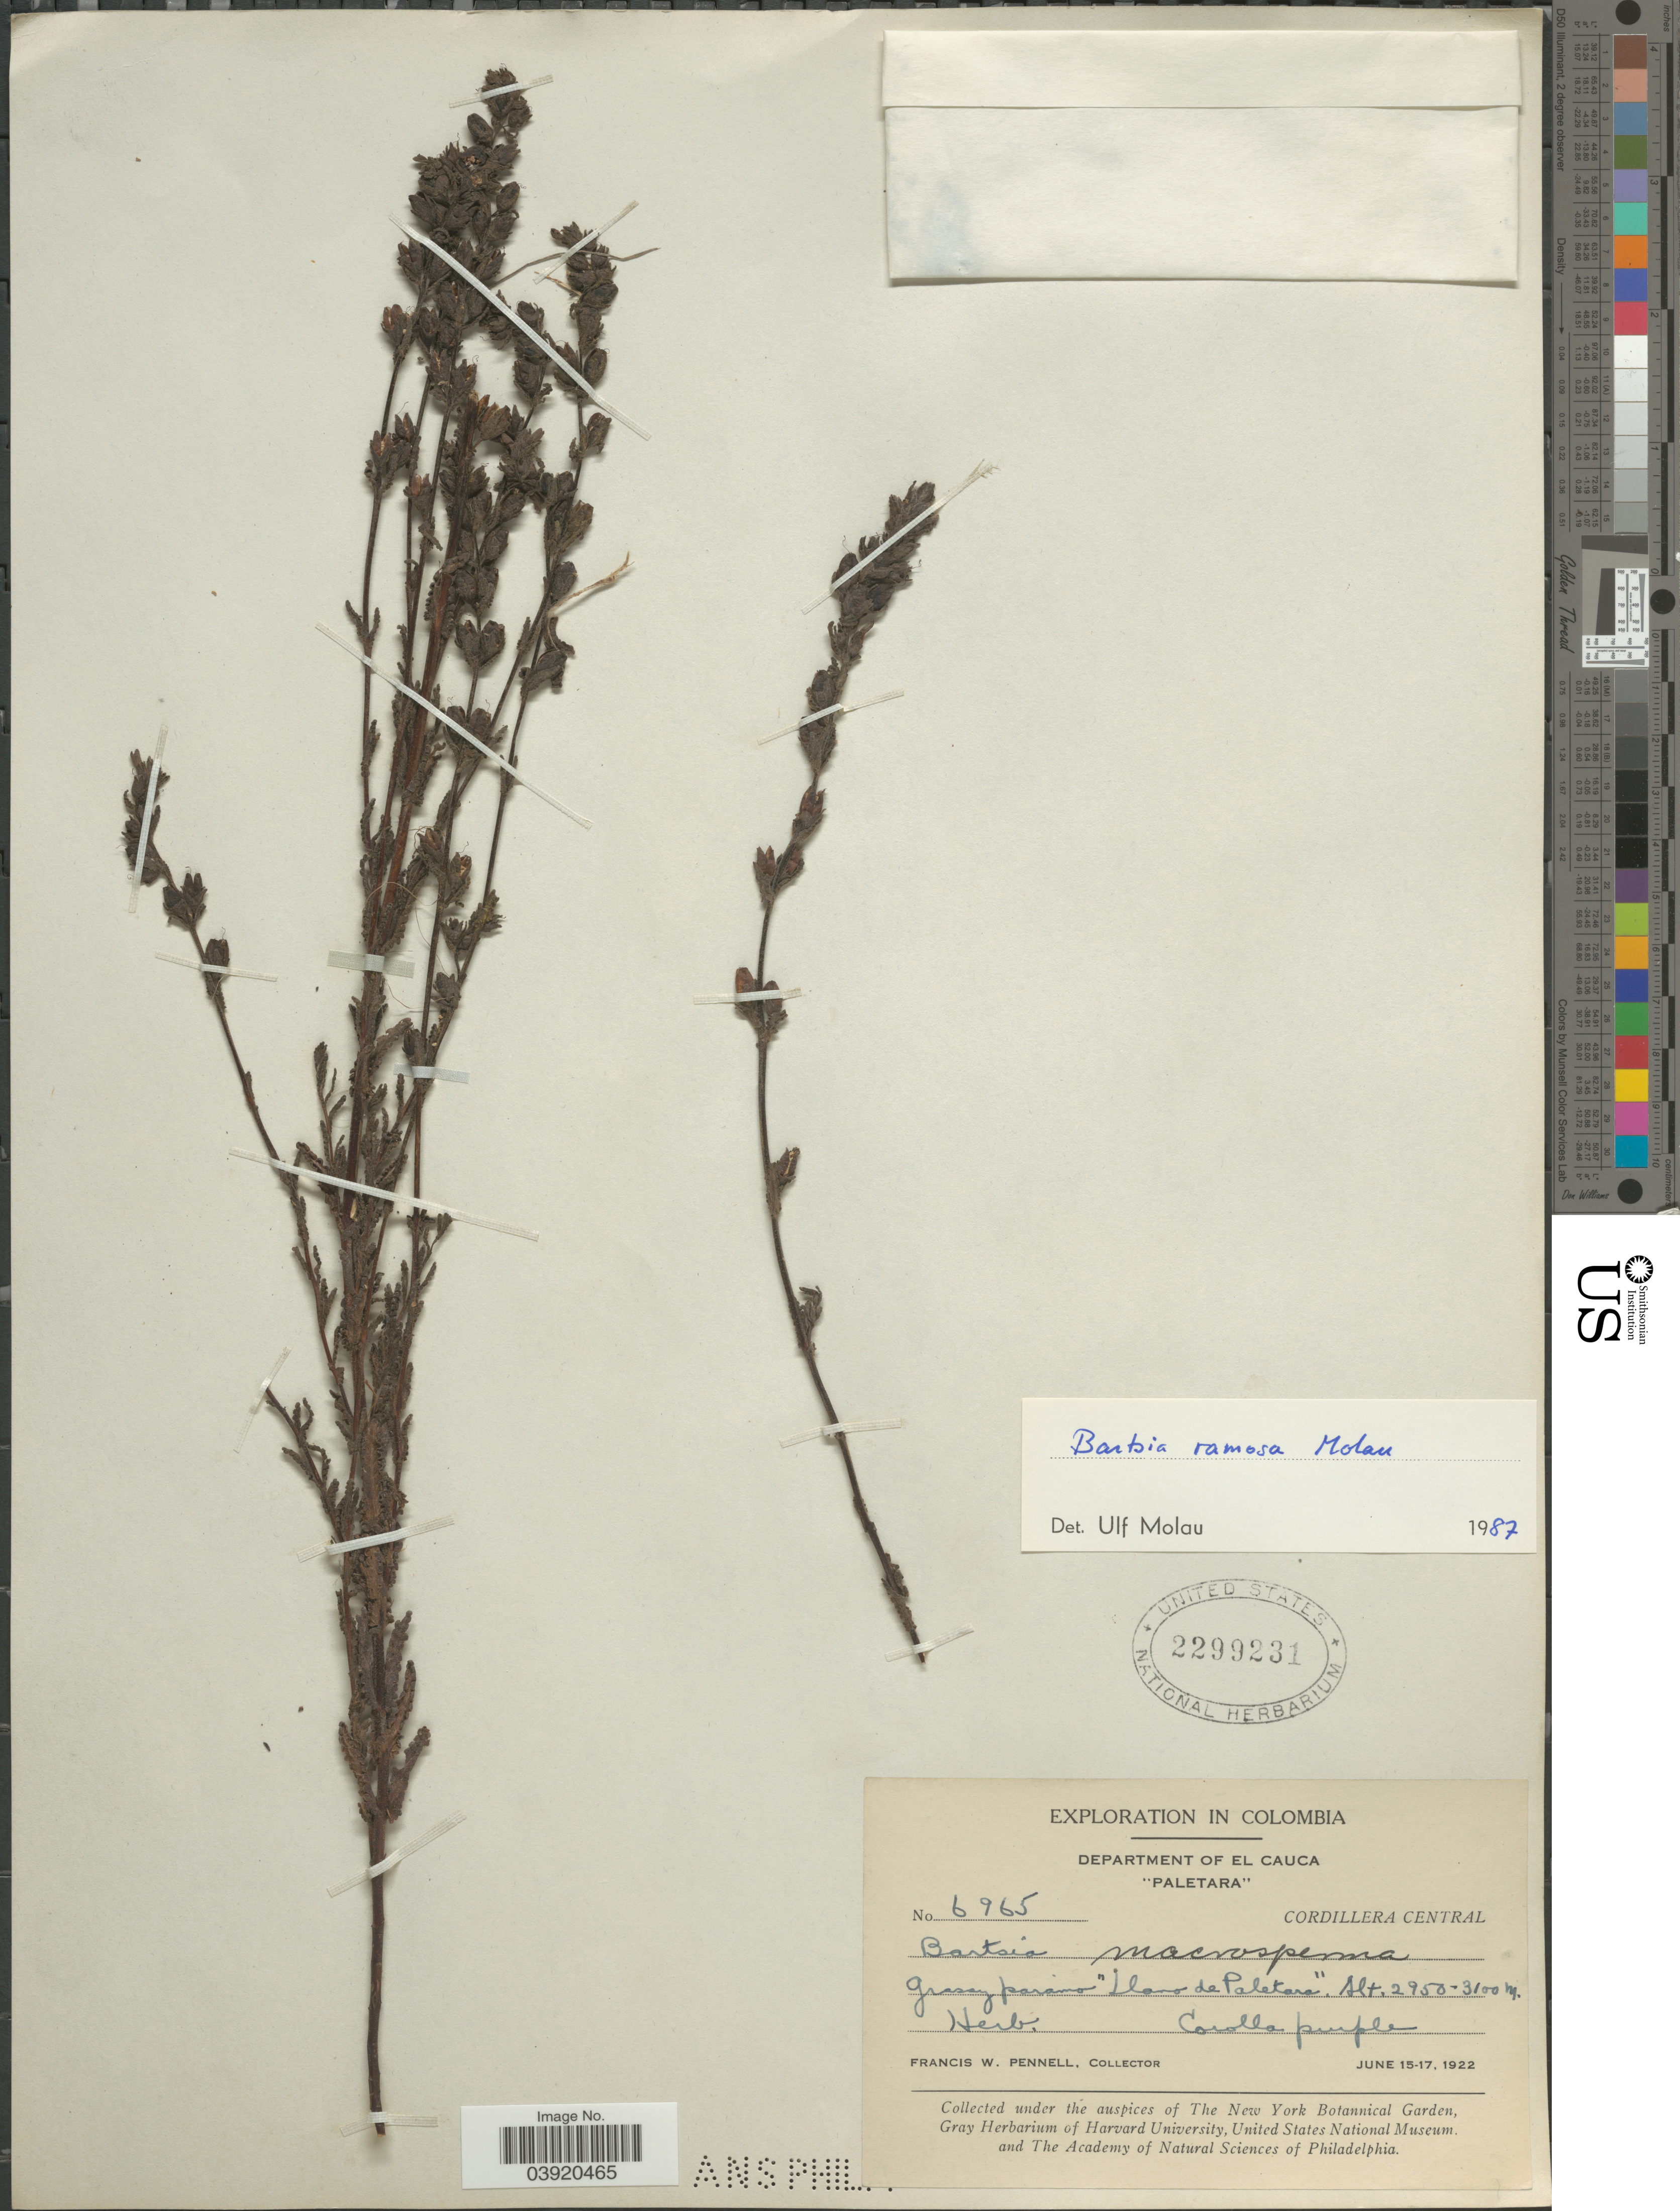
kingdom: Plantae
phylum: Tracheophyta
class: Magnoliopsida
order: Lamiales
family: Orobanchaceae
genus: Bartsia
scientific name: Bartsia ramosa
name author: Molau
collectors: F. W. Pennell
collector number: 6965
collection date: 1922-06-15/1922-06-17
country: Colombia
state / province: Cauca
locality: Department of El Cauca. "Paletara". Cordillera Central. "Llano de Paletara".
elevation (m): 2950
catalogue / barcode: US 2299231